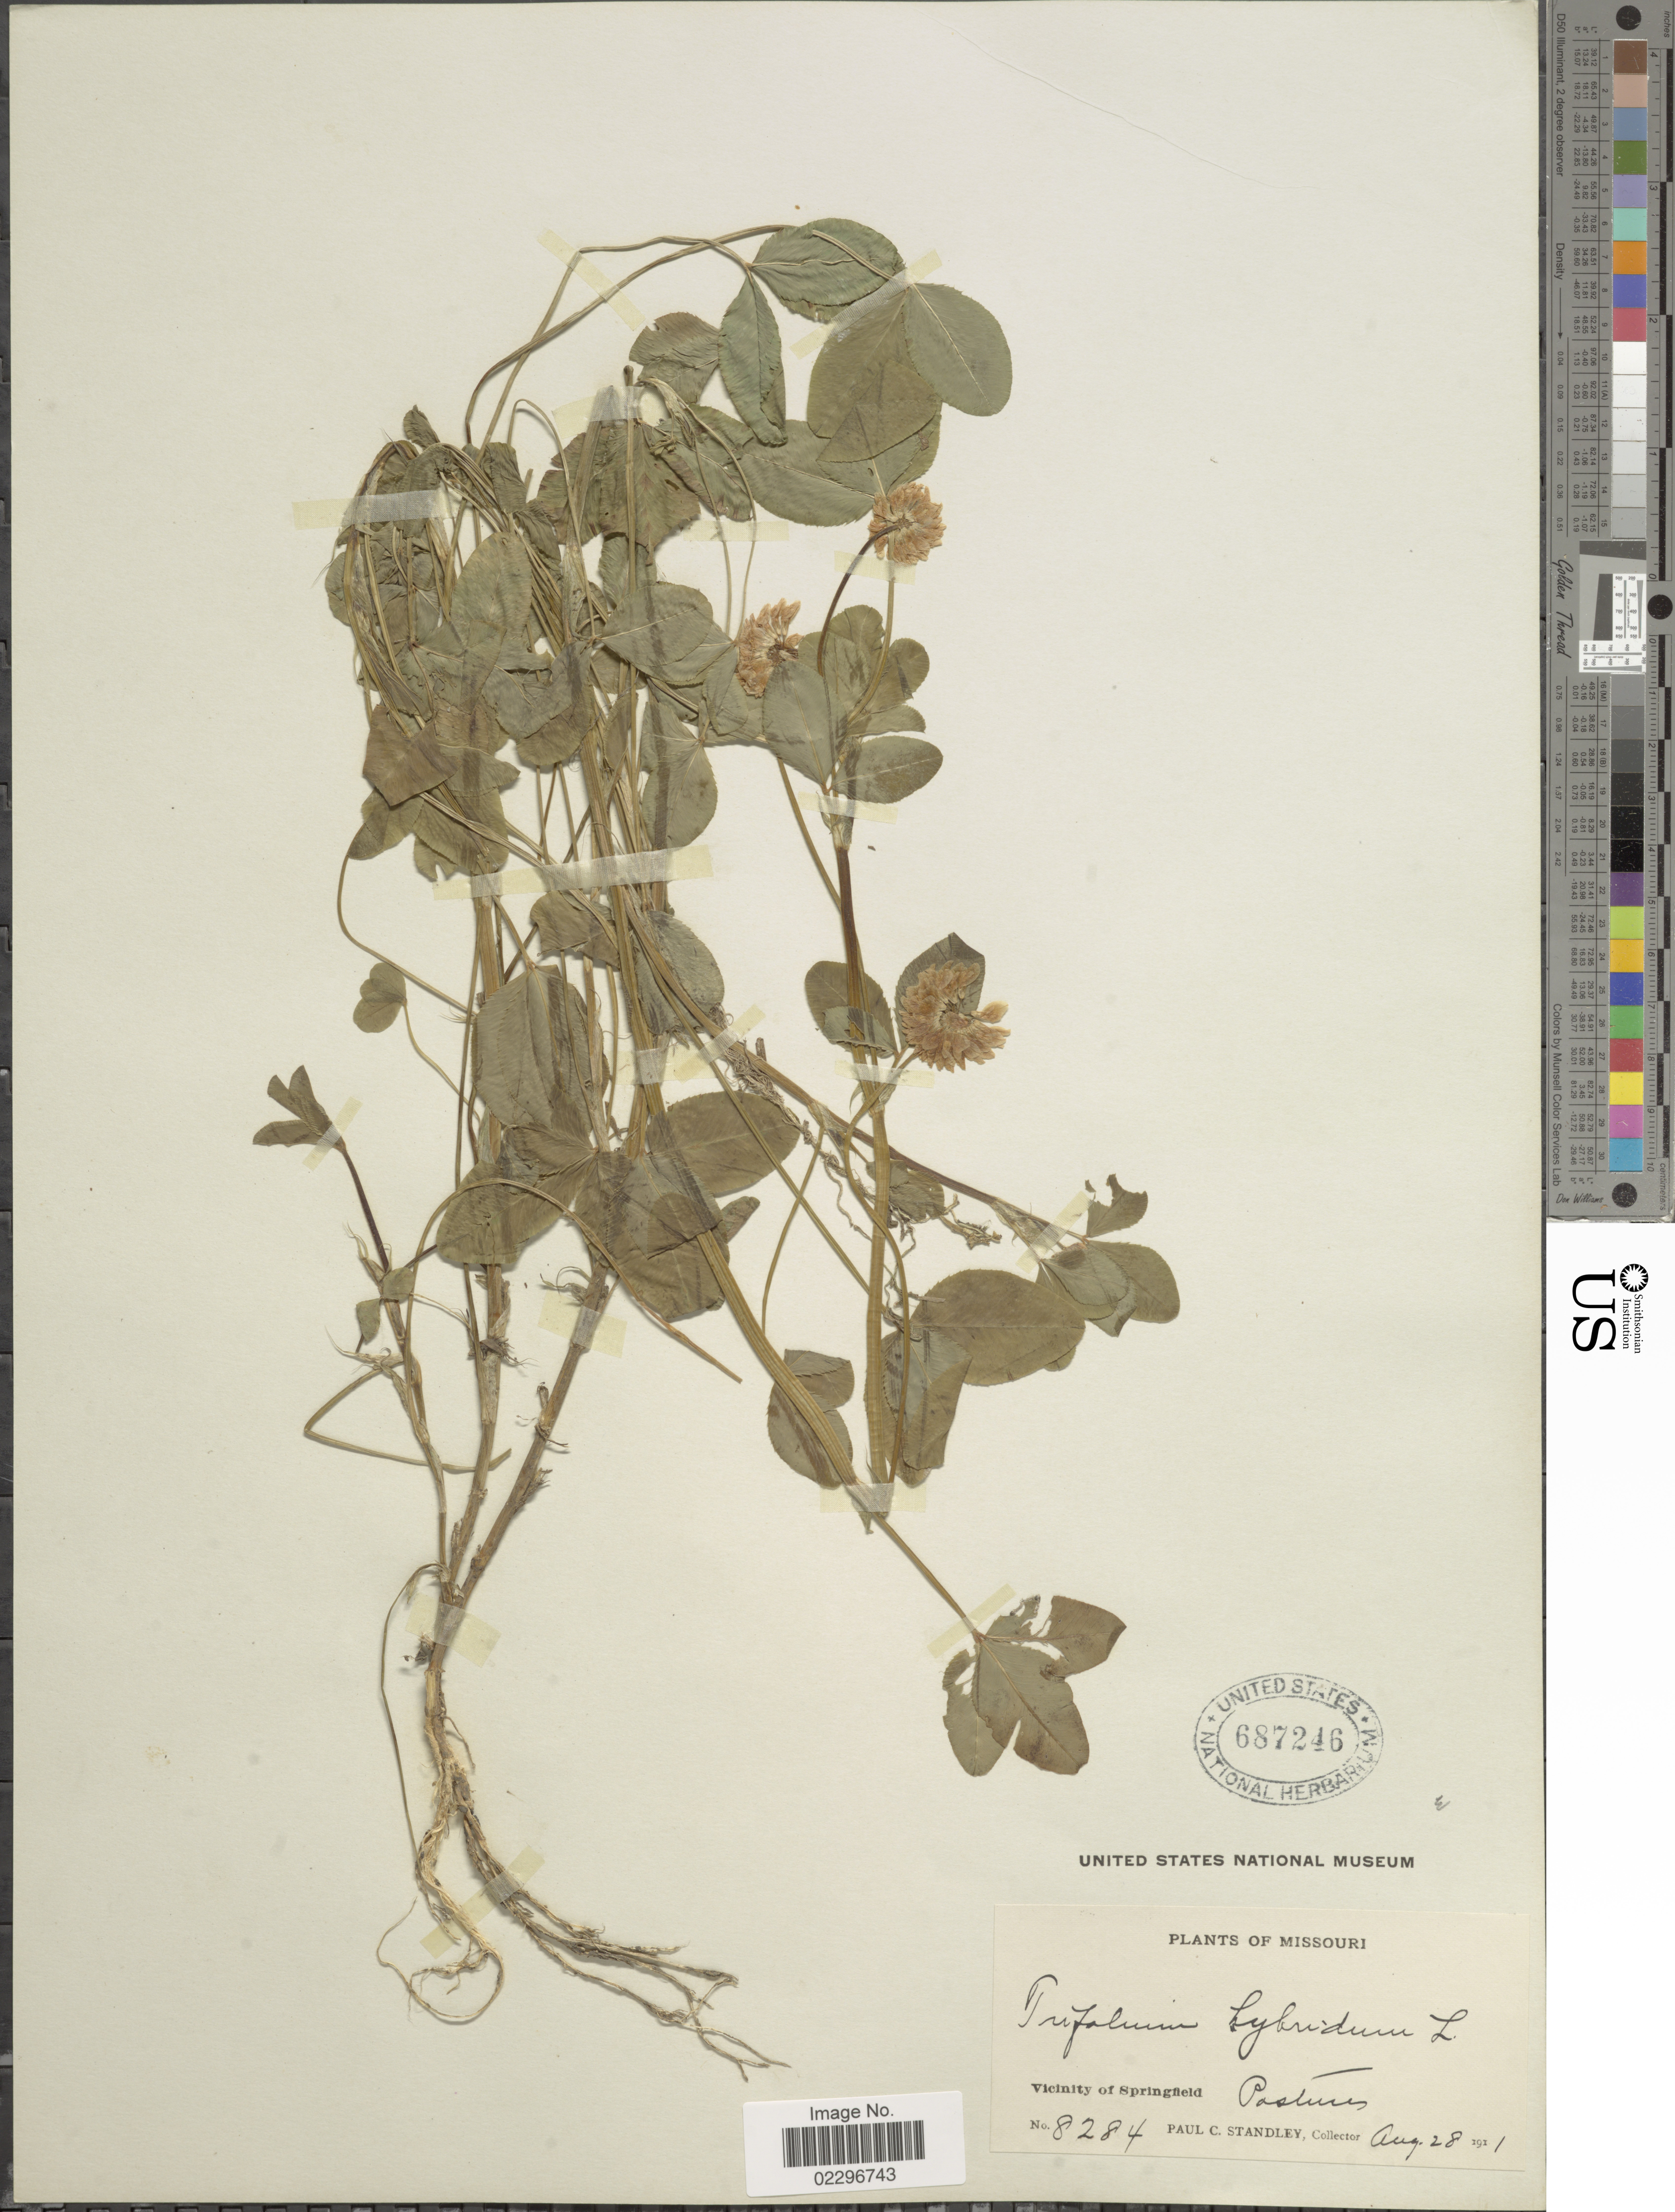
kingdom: Plantae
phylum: Tracheophyta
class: Magnoliopsida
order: Fabales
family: Fabaceae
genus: Trifolium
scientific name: Trifolium hybridum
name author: L.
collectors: P. C. Standley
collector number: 8284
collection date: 1911-08-28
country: United States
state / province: Missouri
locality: Vicinity of Springfield.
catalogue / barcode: US 687246